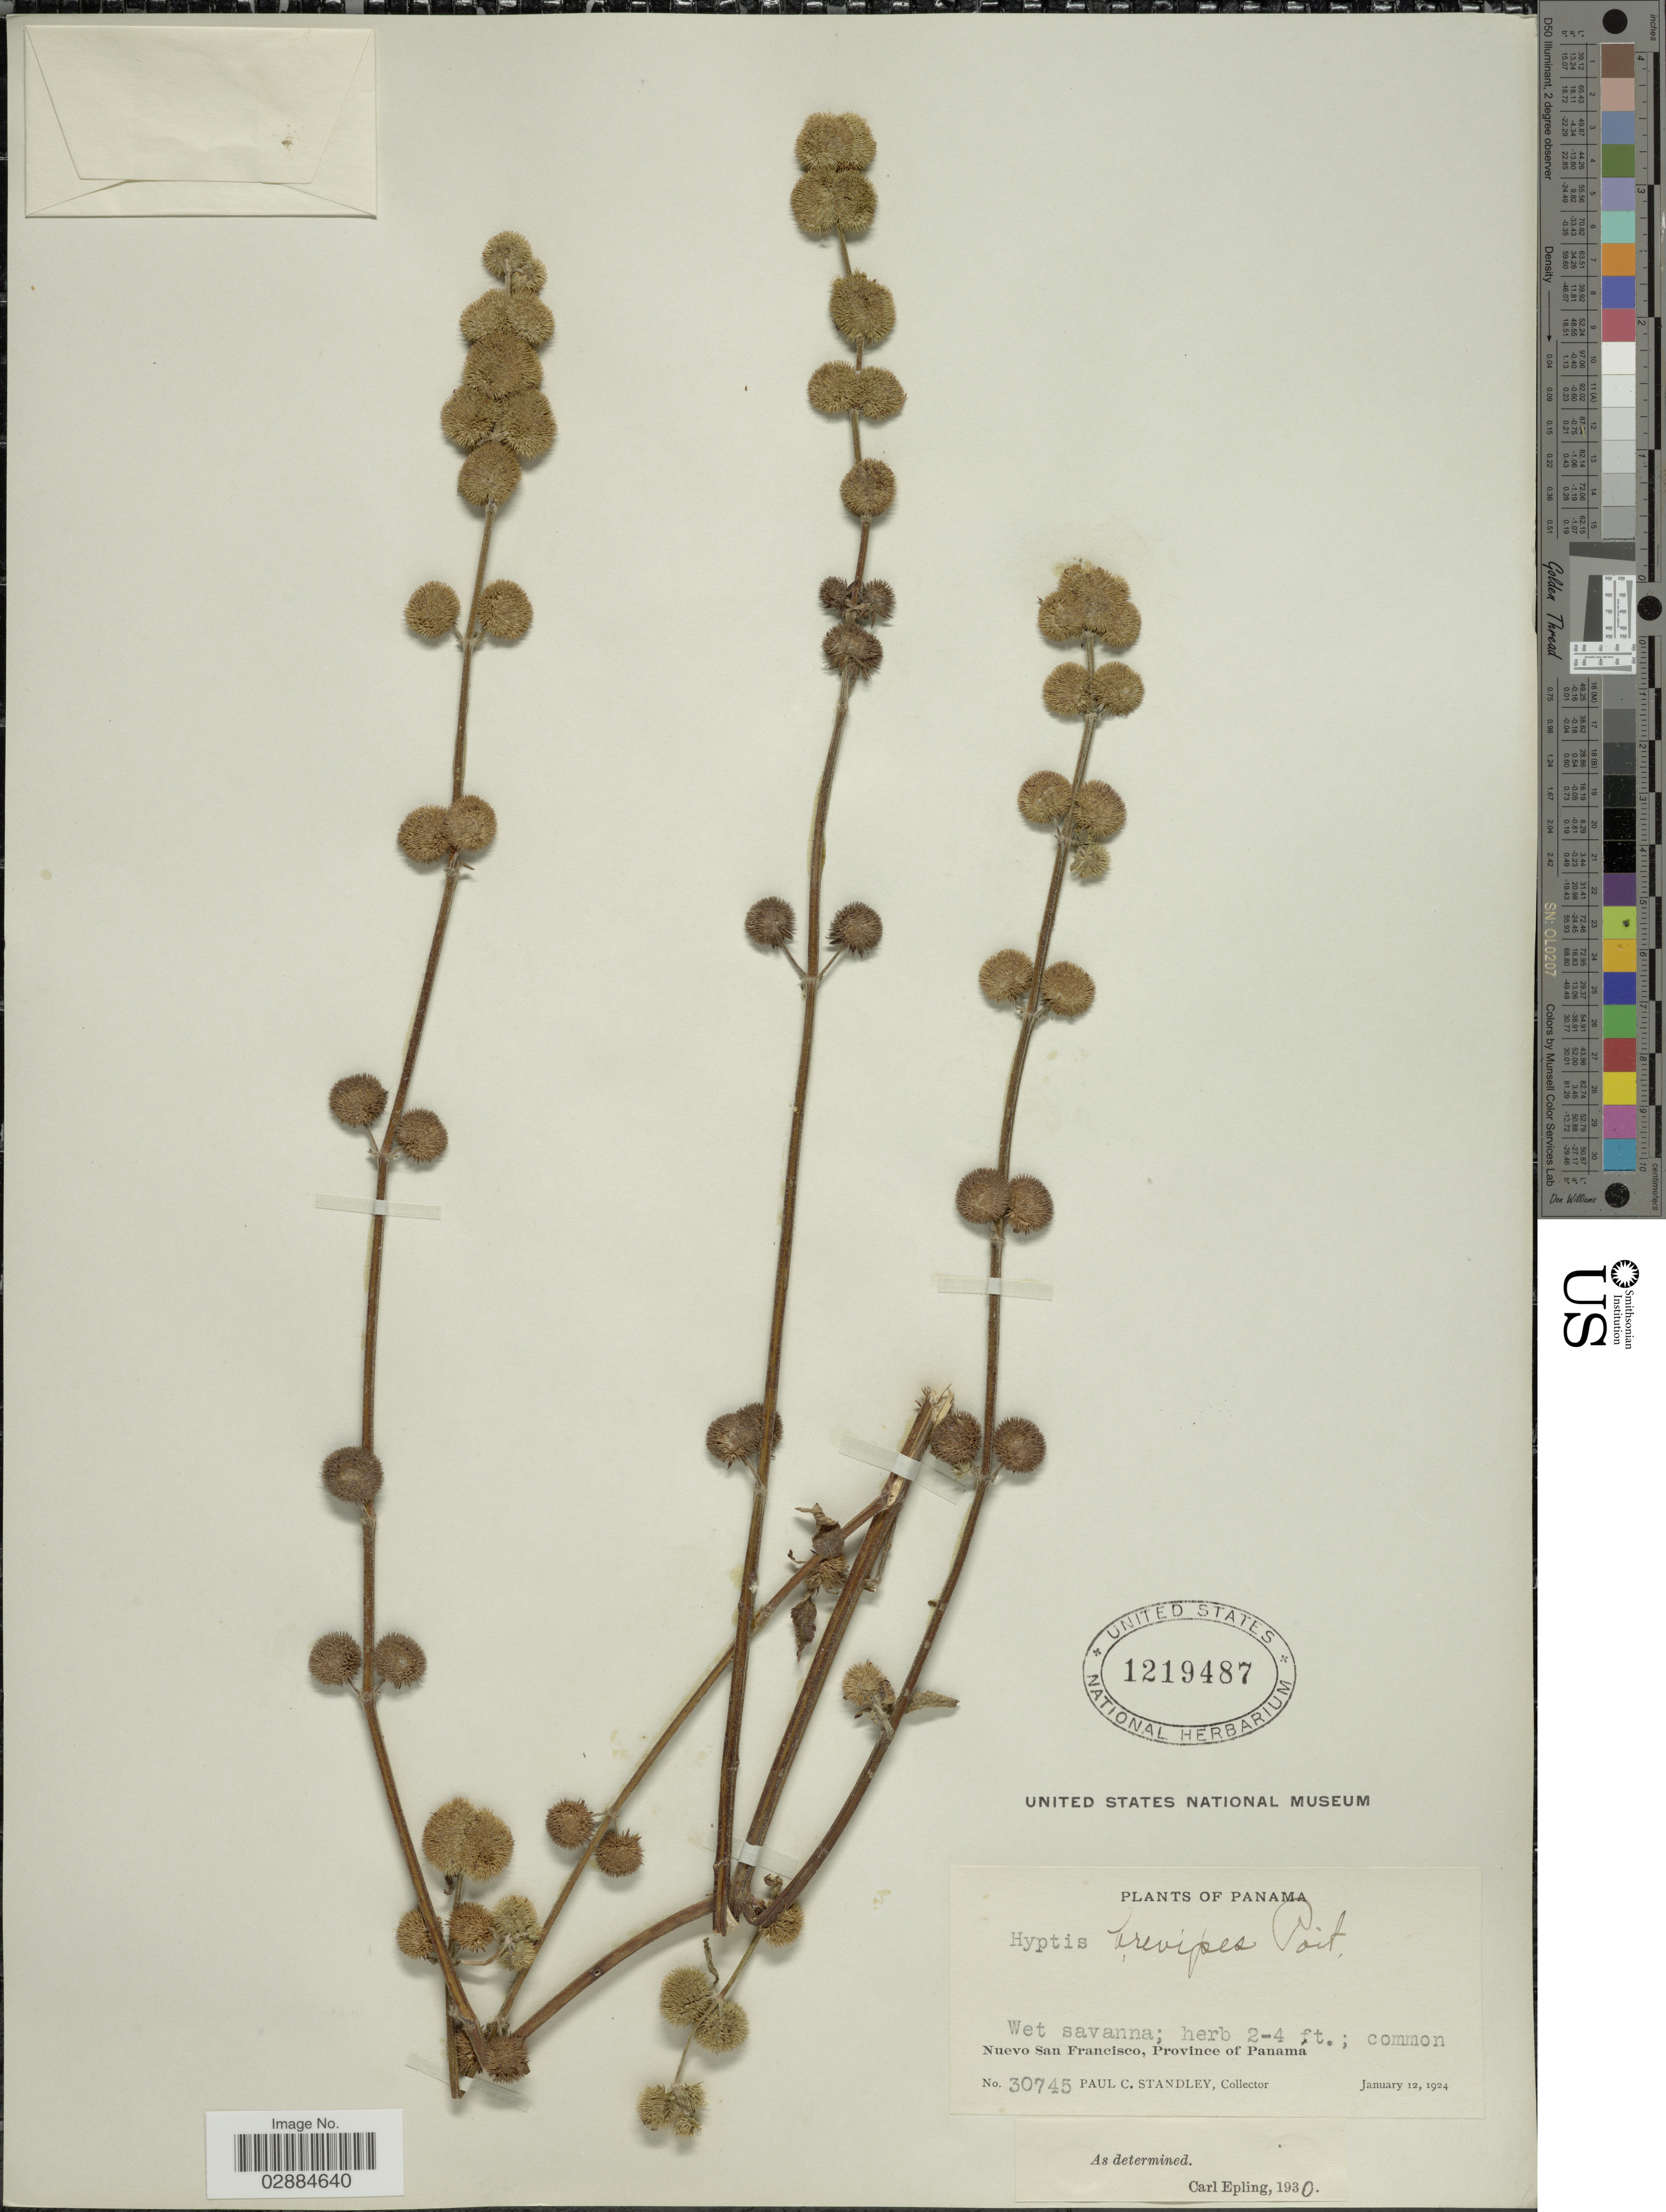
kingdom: Plantae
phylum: Tracheophyta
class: Magnoliopsida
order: Lamiales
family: Lamiaceae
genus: Hyptis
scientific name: Hyptis brevipes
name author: Poit.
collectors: P. C. Standley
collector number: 30745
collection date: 1924-01-12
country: Panama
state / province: Panamá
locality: Nuevo San Francisco.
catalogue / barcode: US 1219487